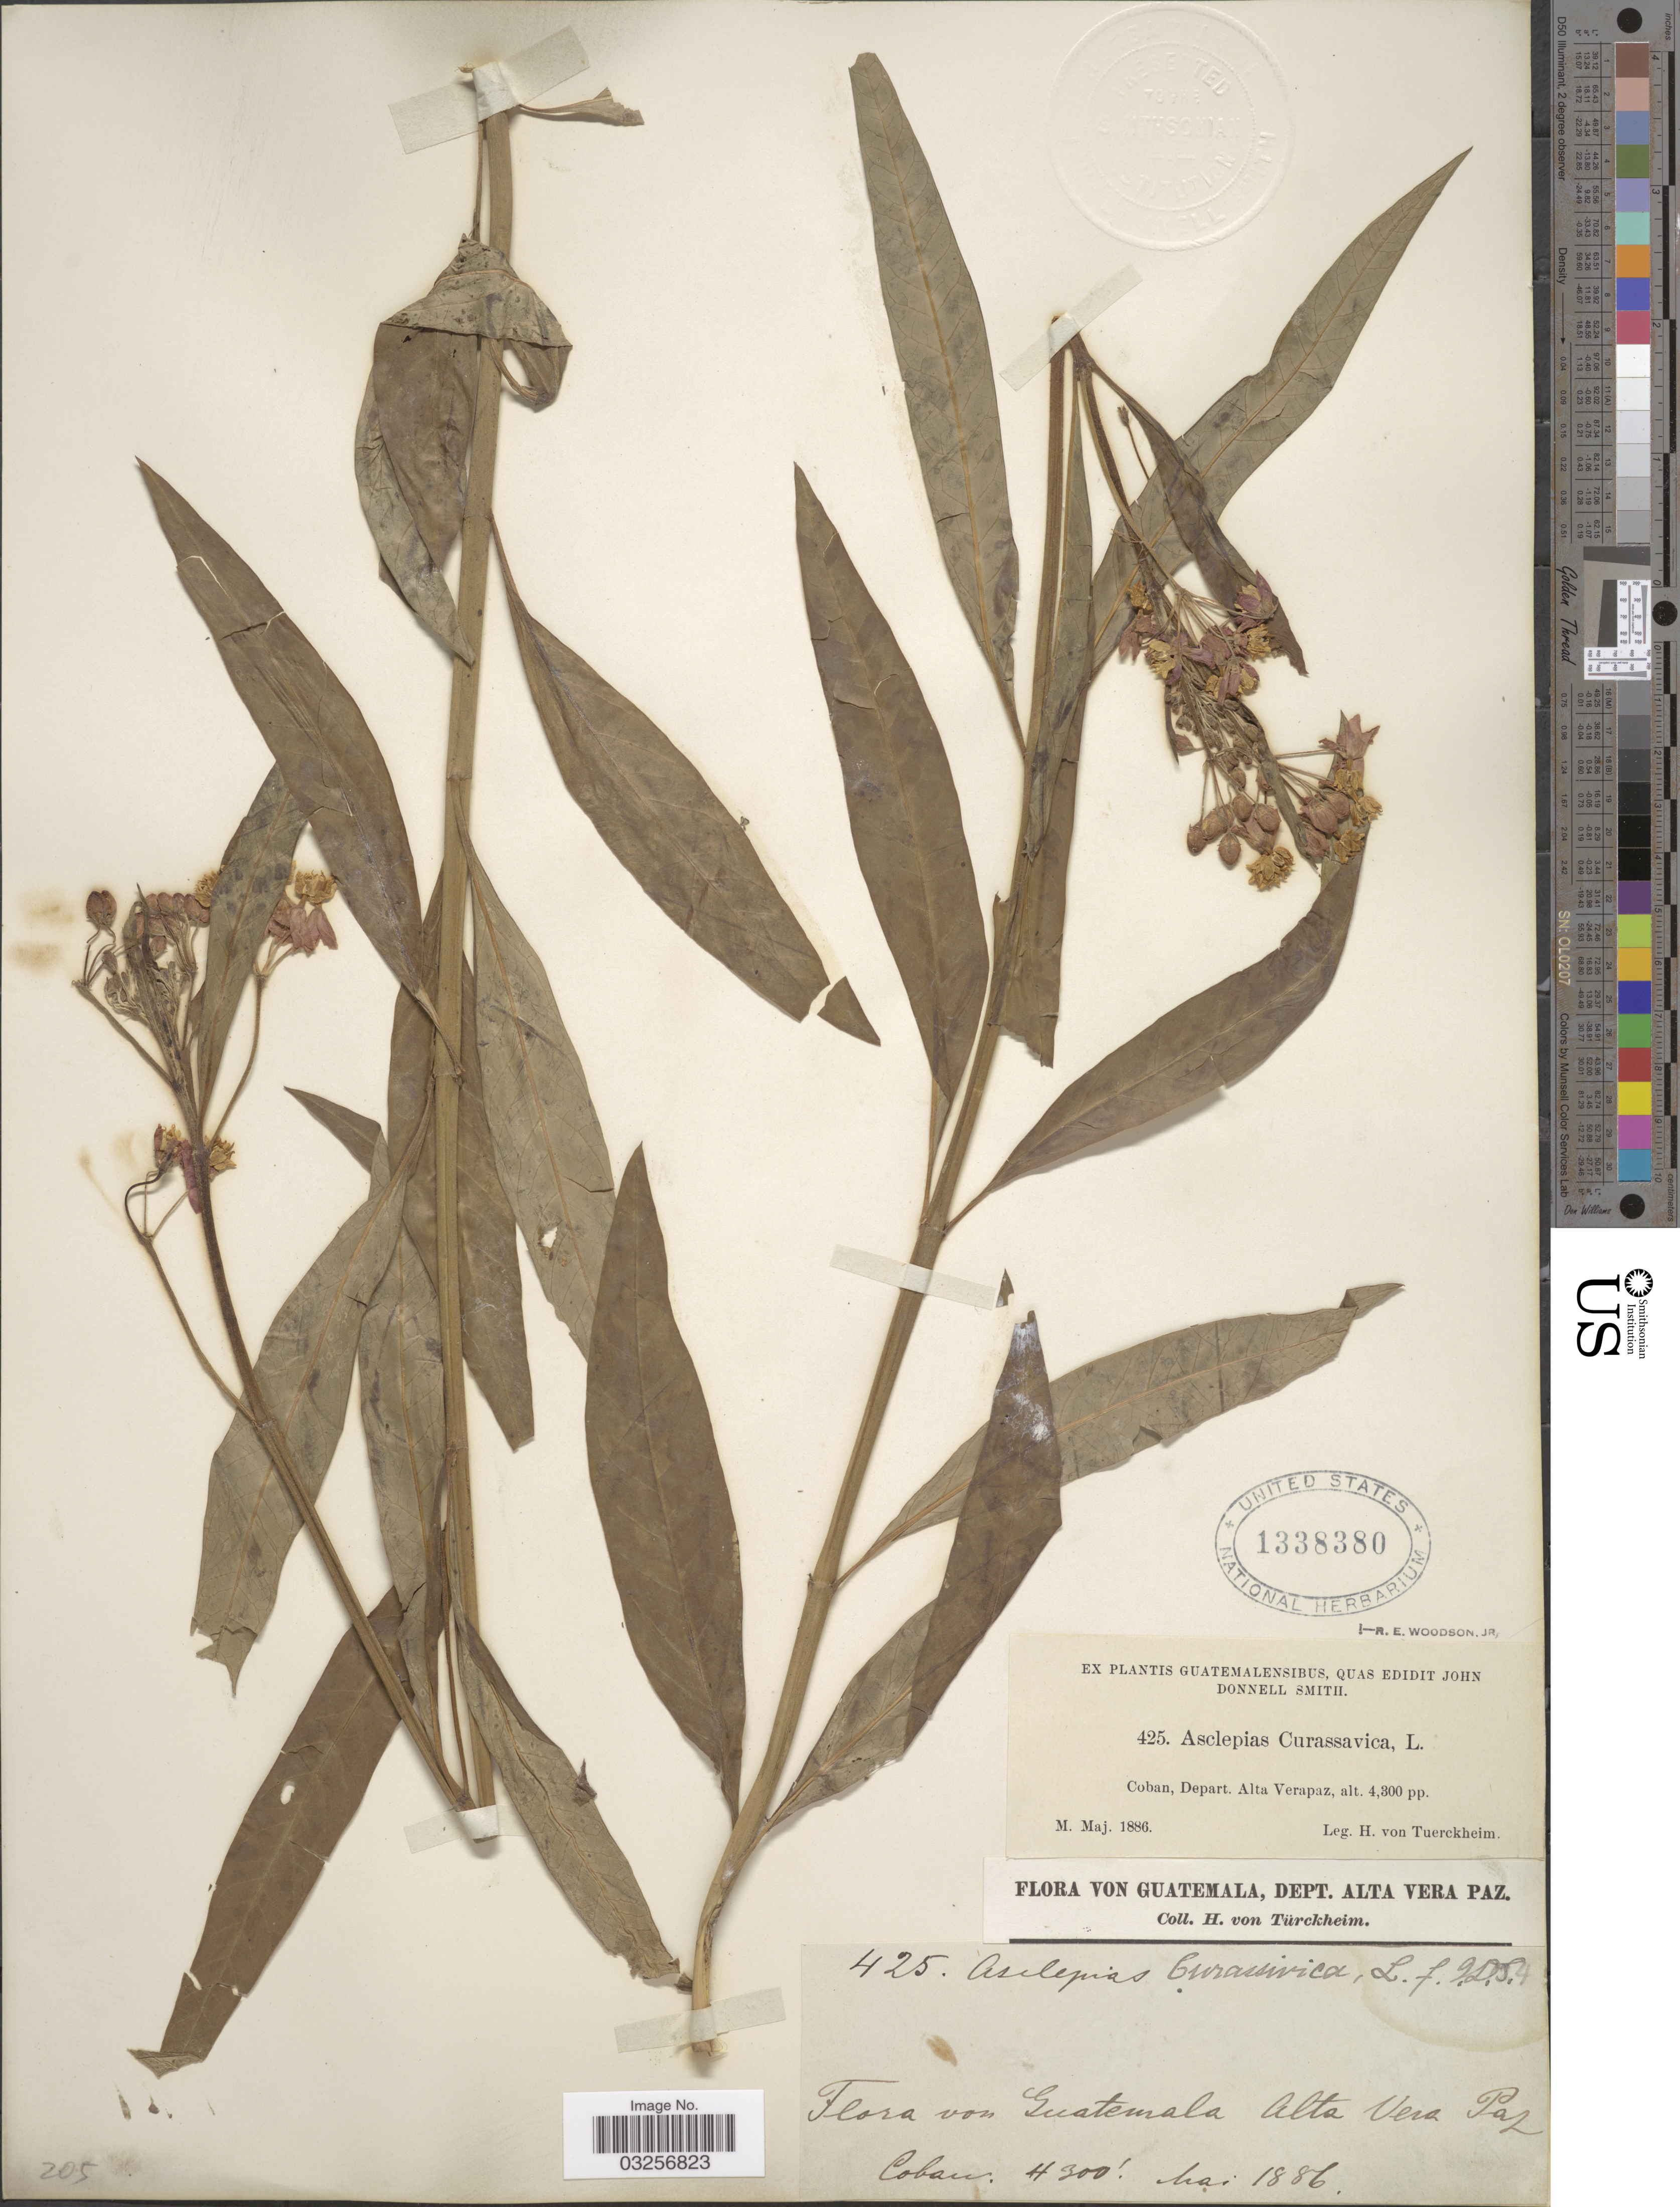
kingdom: Plantae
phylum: Tracheophyta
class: Magnoliopsida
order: Gentianales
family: Apocynaceae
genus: Asclepias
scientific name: Asclepias curassavica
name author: L.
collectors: H. von Türckheim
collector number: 425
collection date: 1886-05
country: Guatemala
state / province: Alta Verapaz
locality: Coban, Depart. Alta Verapaz.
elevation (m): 1311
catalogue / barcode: US 1338380